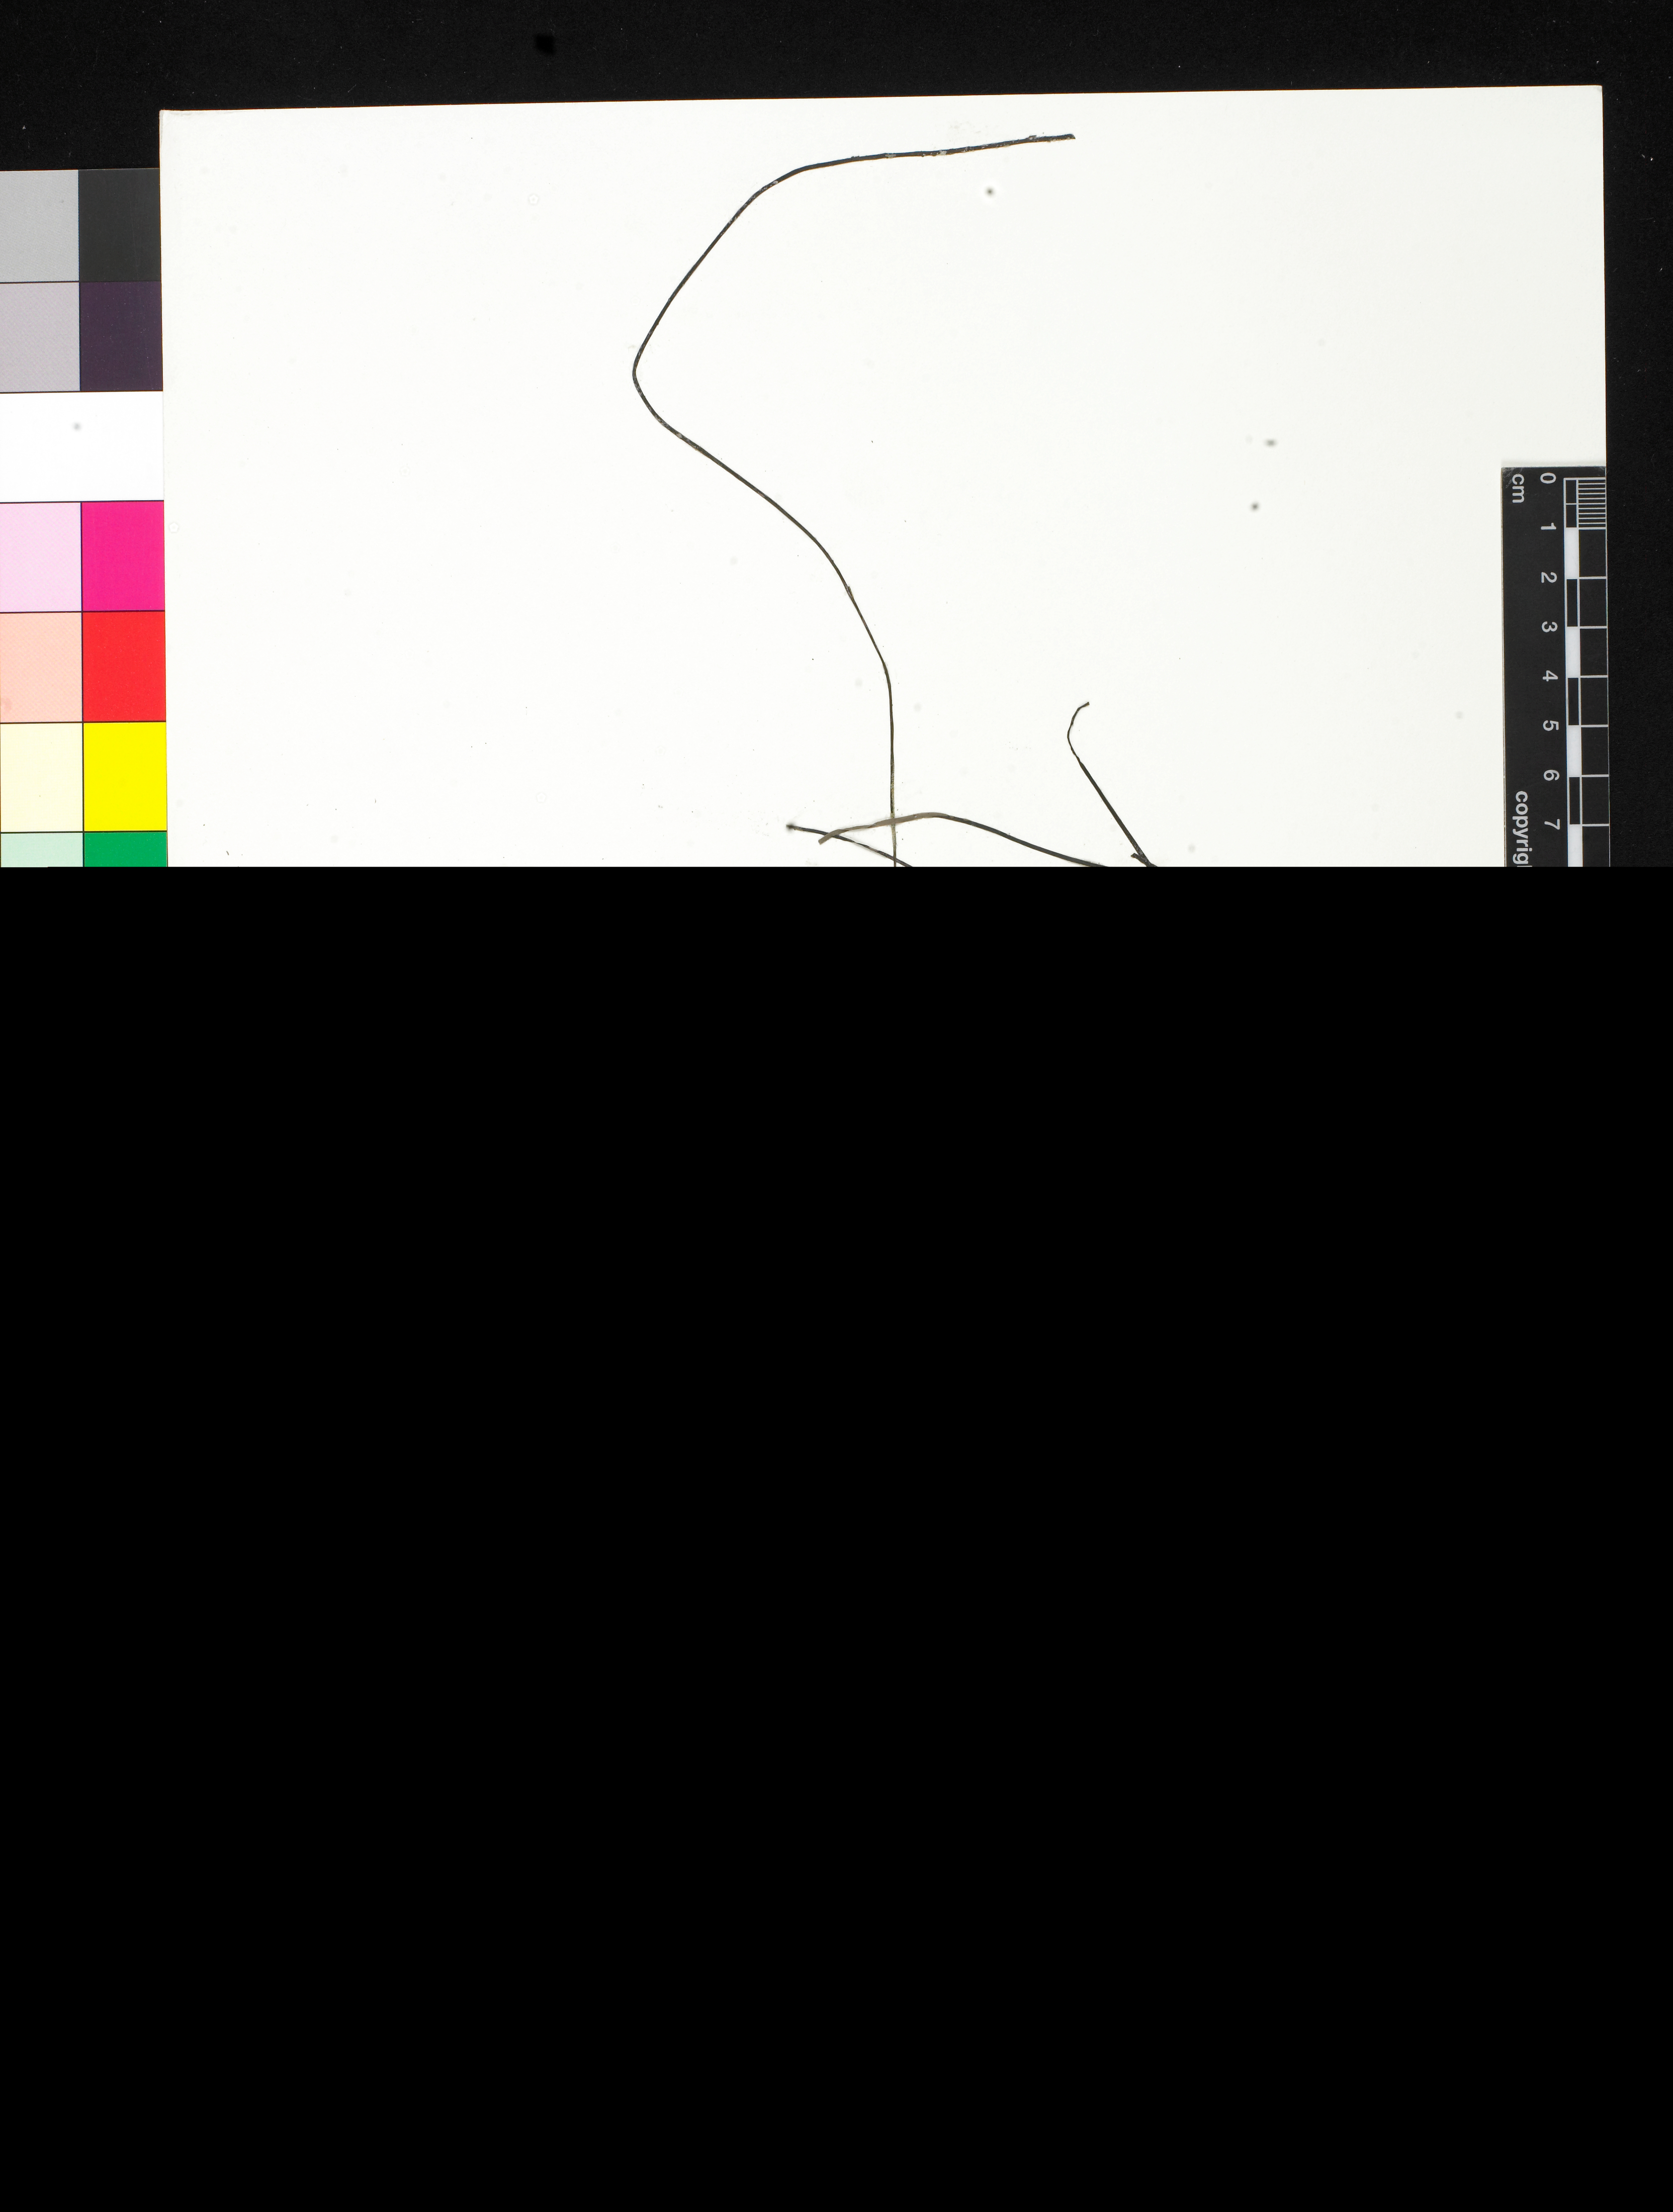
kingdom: Plantae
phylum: Tracheophyta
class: Liliopsida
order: Alismatales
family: Zosteraceae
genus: Phyllospadix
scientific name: Phyllospadix torreyi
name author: S. Watson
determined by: Brooks, B. L., (BOT), Smithsonian Institution - National Museum of Natural History (UNITED STATES)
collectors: S. A. Earle, P. C. Silva, M. H. Hommersand & Bodega Algae Class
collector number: ST66192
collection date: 1966-07-20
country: United States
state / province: California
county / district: Santa Barbara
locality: Carpinteria State Beach, State Park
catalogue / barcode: US 3617541